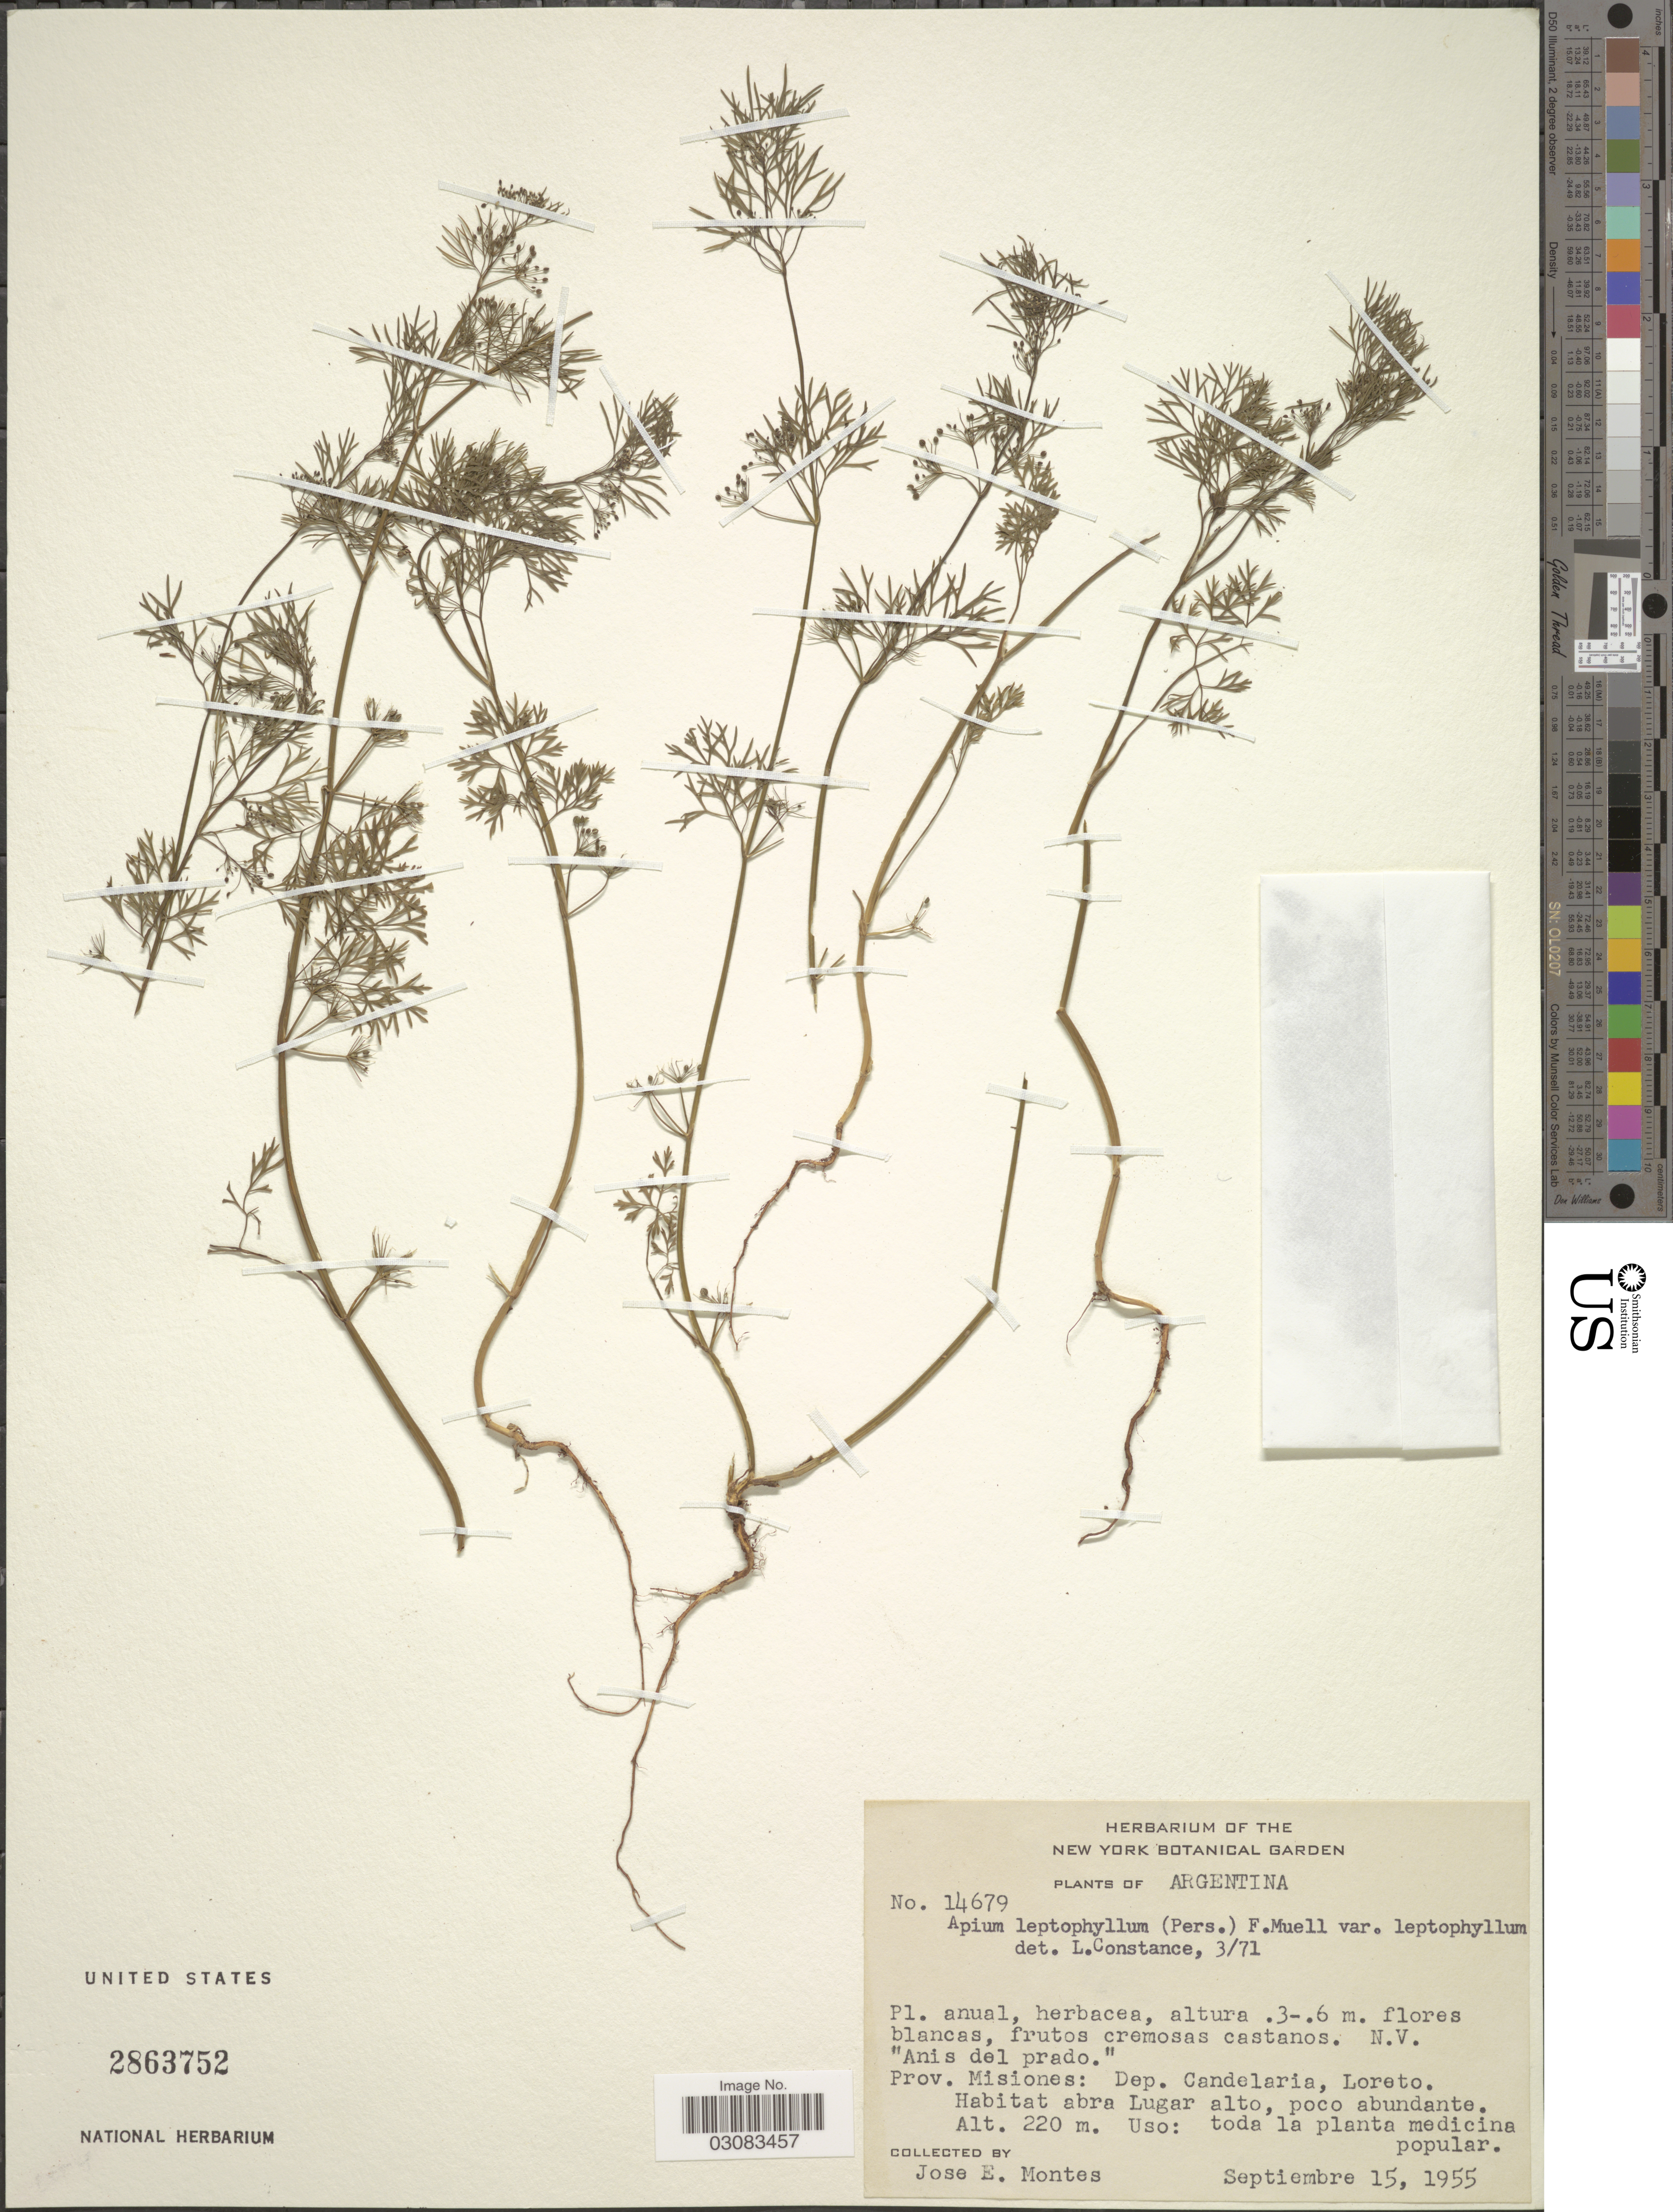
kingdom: Plantae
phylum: Tracheophyta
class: Magnoliopsida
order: Apiales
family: Apiaceae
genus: Cyclospermum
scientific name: Cyclospermum leptophyllum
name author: (Pers.) Sprague ex Britton & P. Wilson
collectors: J. E. Montes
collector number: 14679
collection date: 1955-09-15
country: Argentina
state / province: Misiones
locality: Dep. Candelaria, Loreto. Habitat abra Lugar alto, poco abundante.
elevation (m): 220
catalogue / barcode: US 2863752